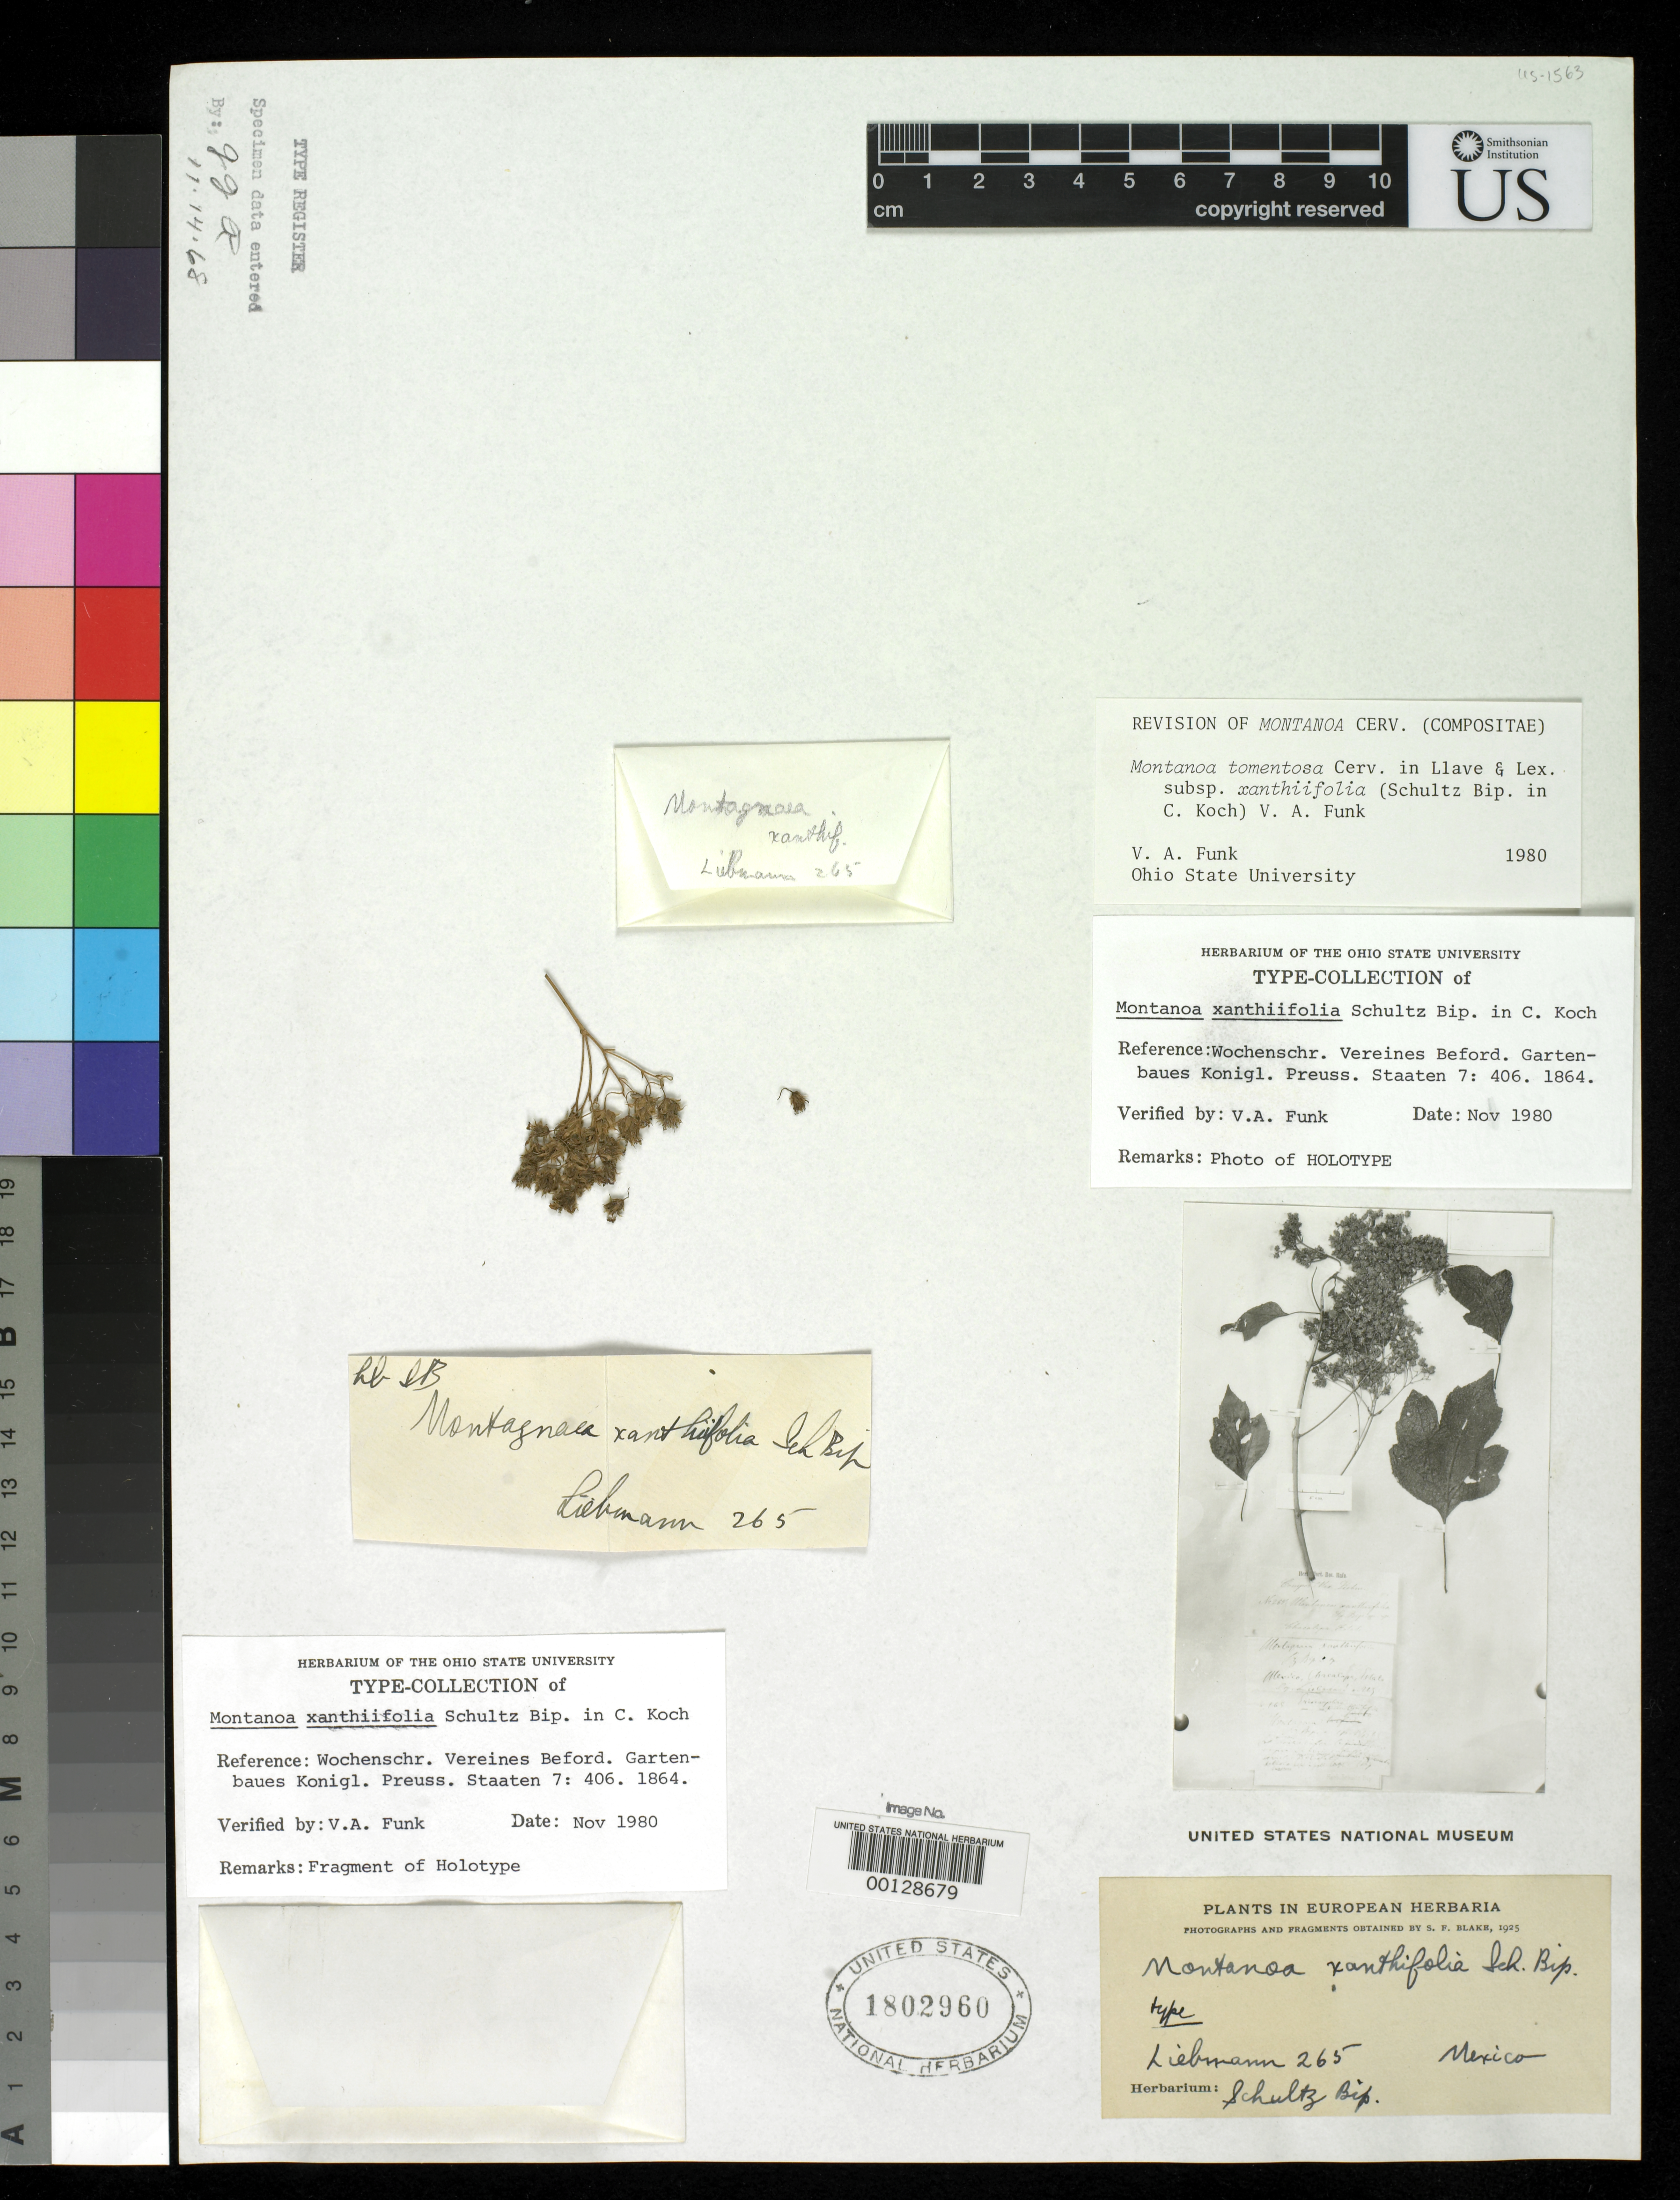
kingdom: Plantae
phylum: Tracheophyta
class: Magnoliopsida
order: Asterales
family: Asteraceae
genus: Montanoa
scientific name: Montanoa xanthifolia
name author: Sch. Bip.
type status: Type Material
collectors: F. M. Liebmann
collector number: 265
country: Mexico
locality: E of Monserrat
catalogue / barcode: US 1802960